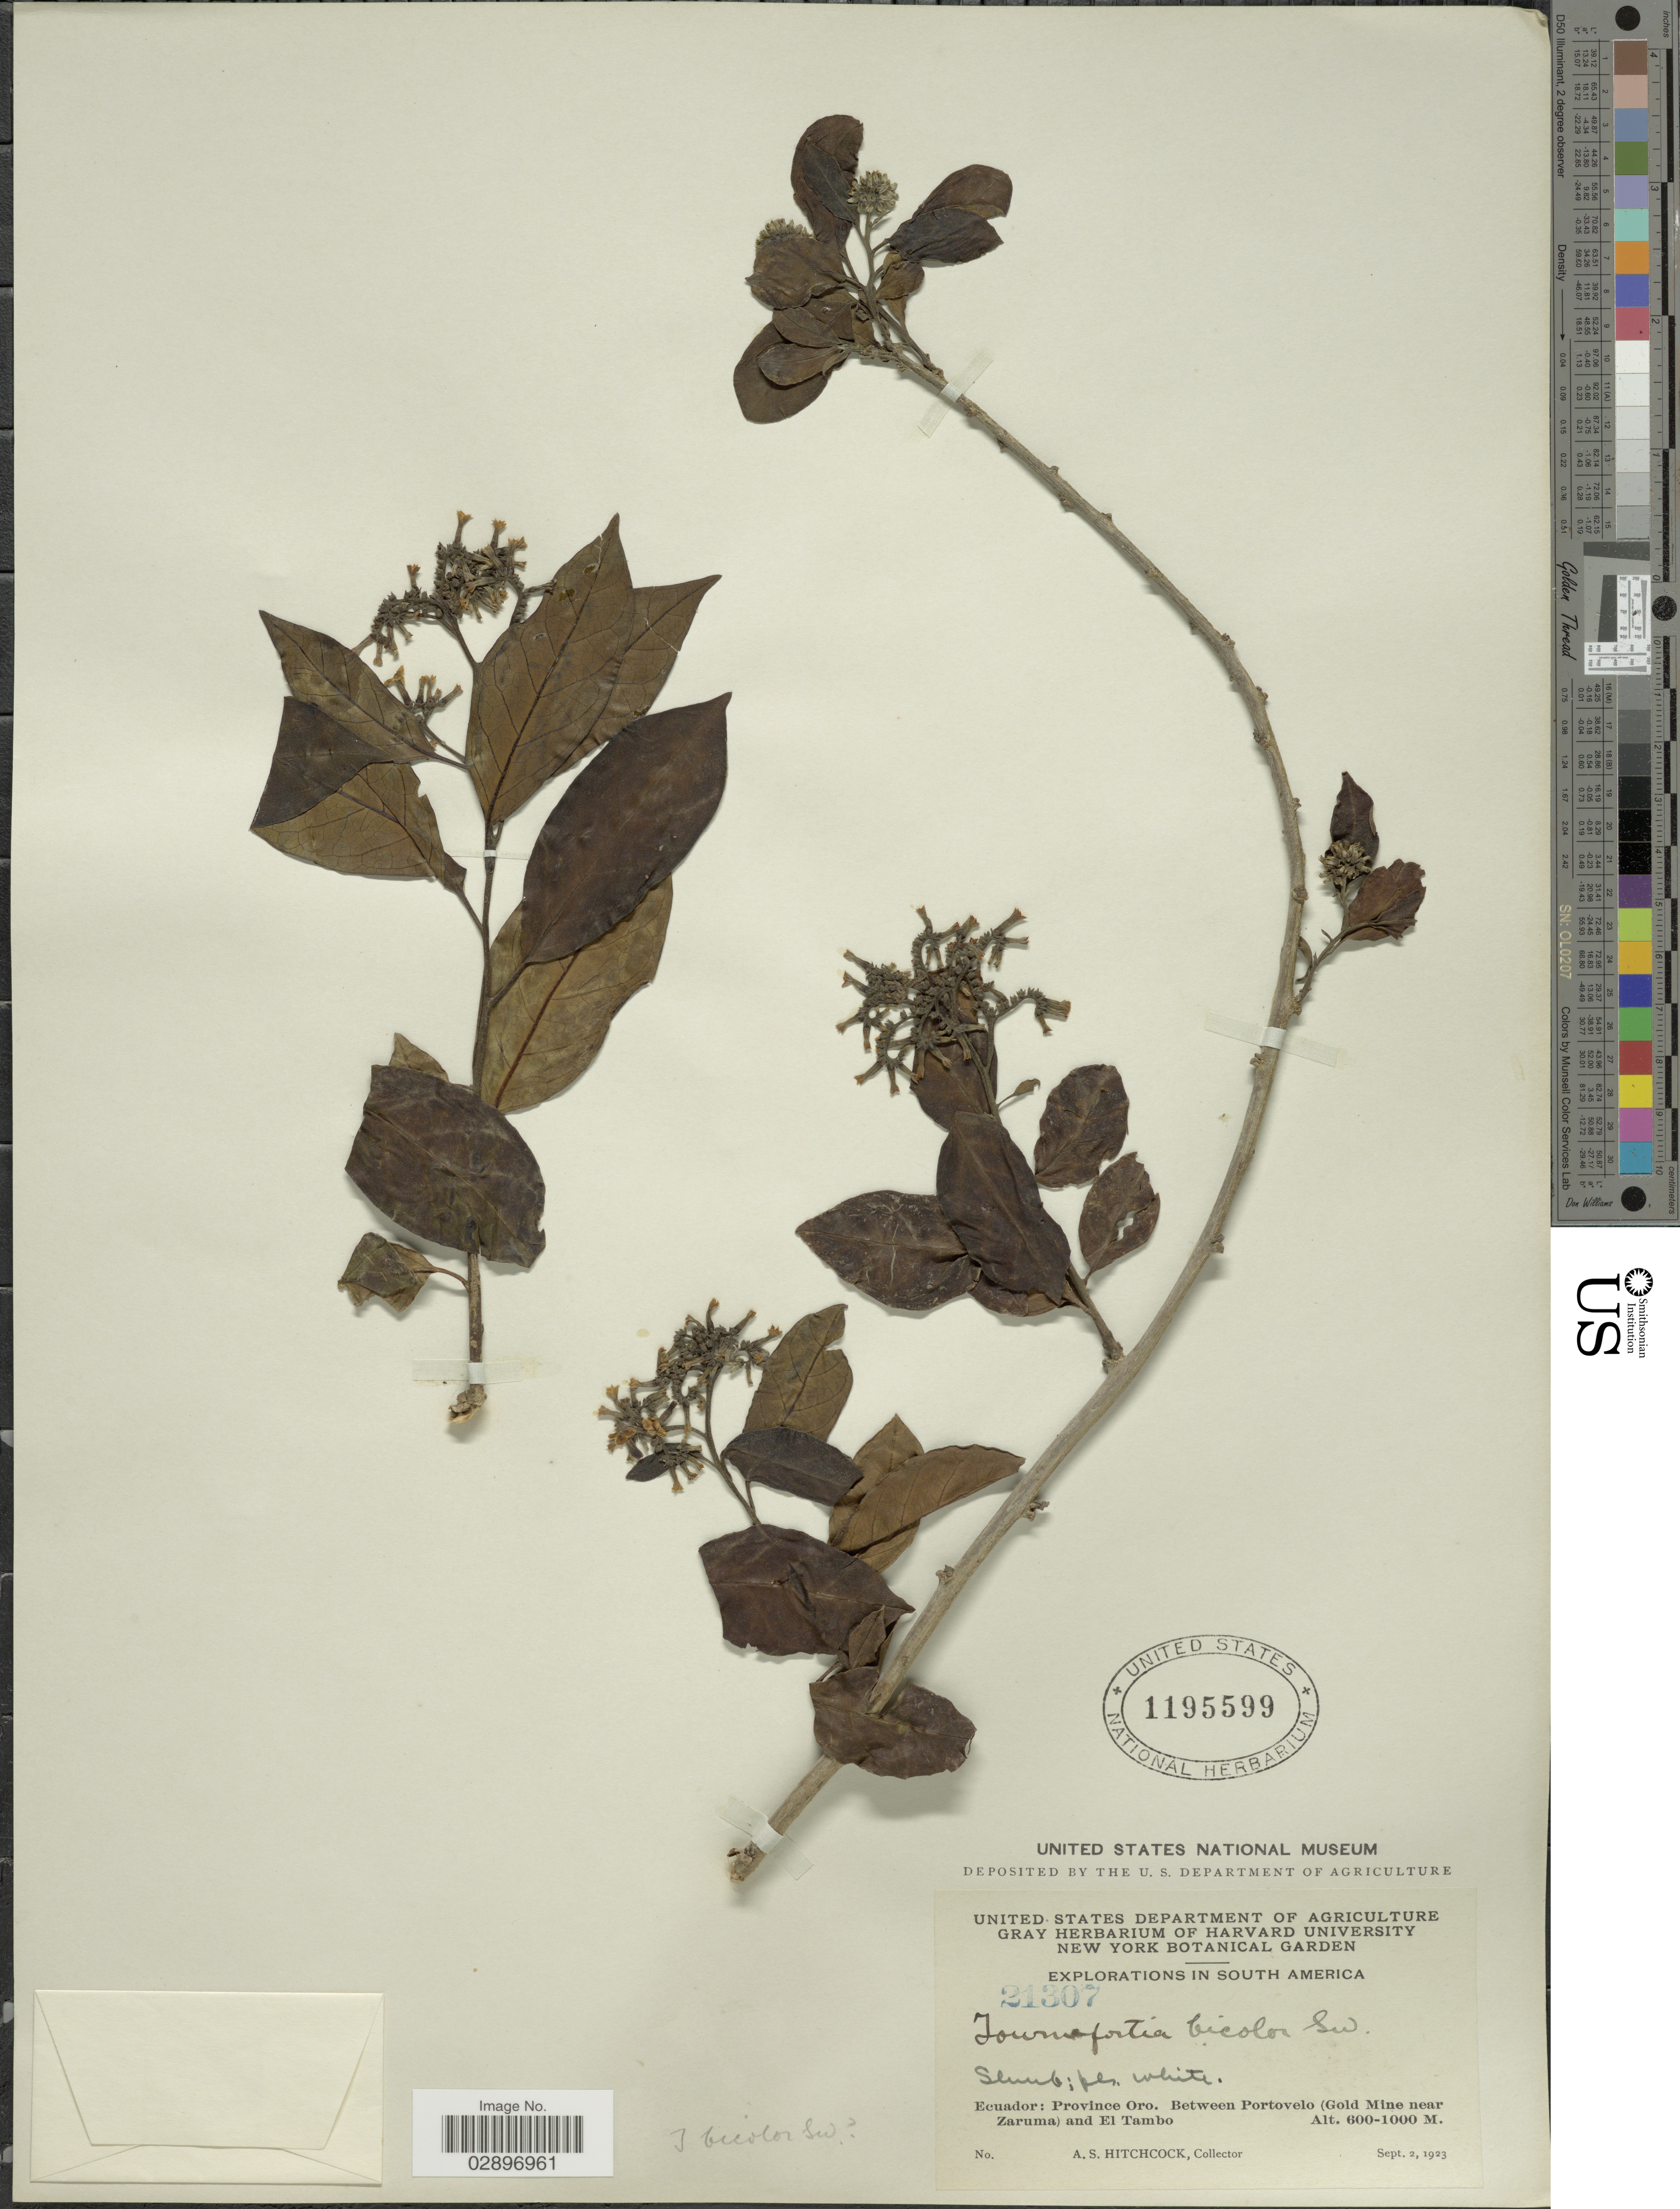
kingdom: Plantae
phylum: Tracheophyta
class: Magnoliopsida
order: Boraginales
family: Heliotropiaceae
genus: Tournefortia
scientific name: Tournefortia bicolor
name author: Sw.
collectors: A. S. Hitchcock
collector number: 21307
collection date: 1923-09-02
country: Ecuador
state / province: El Oro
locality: Between Portovelo (Gold Mine near Zaruma) and El Tambo.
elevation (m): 600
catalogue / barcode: US 1195599